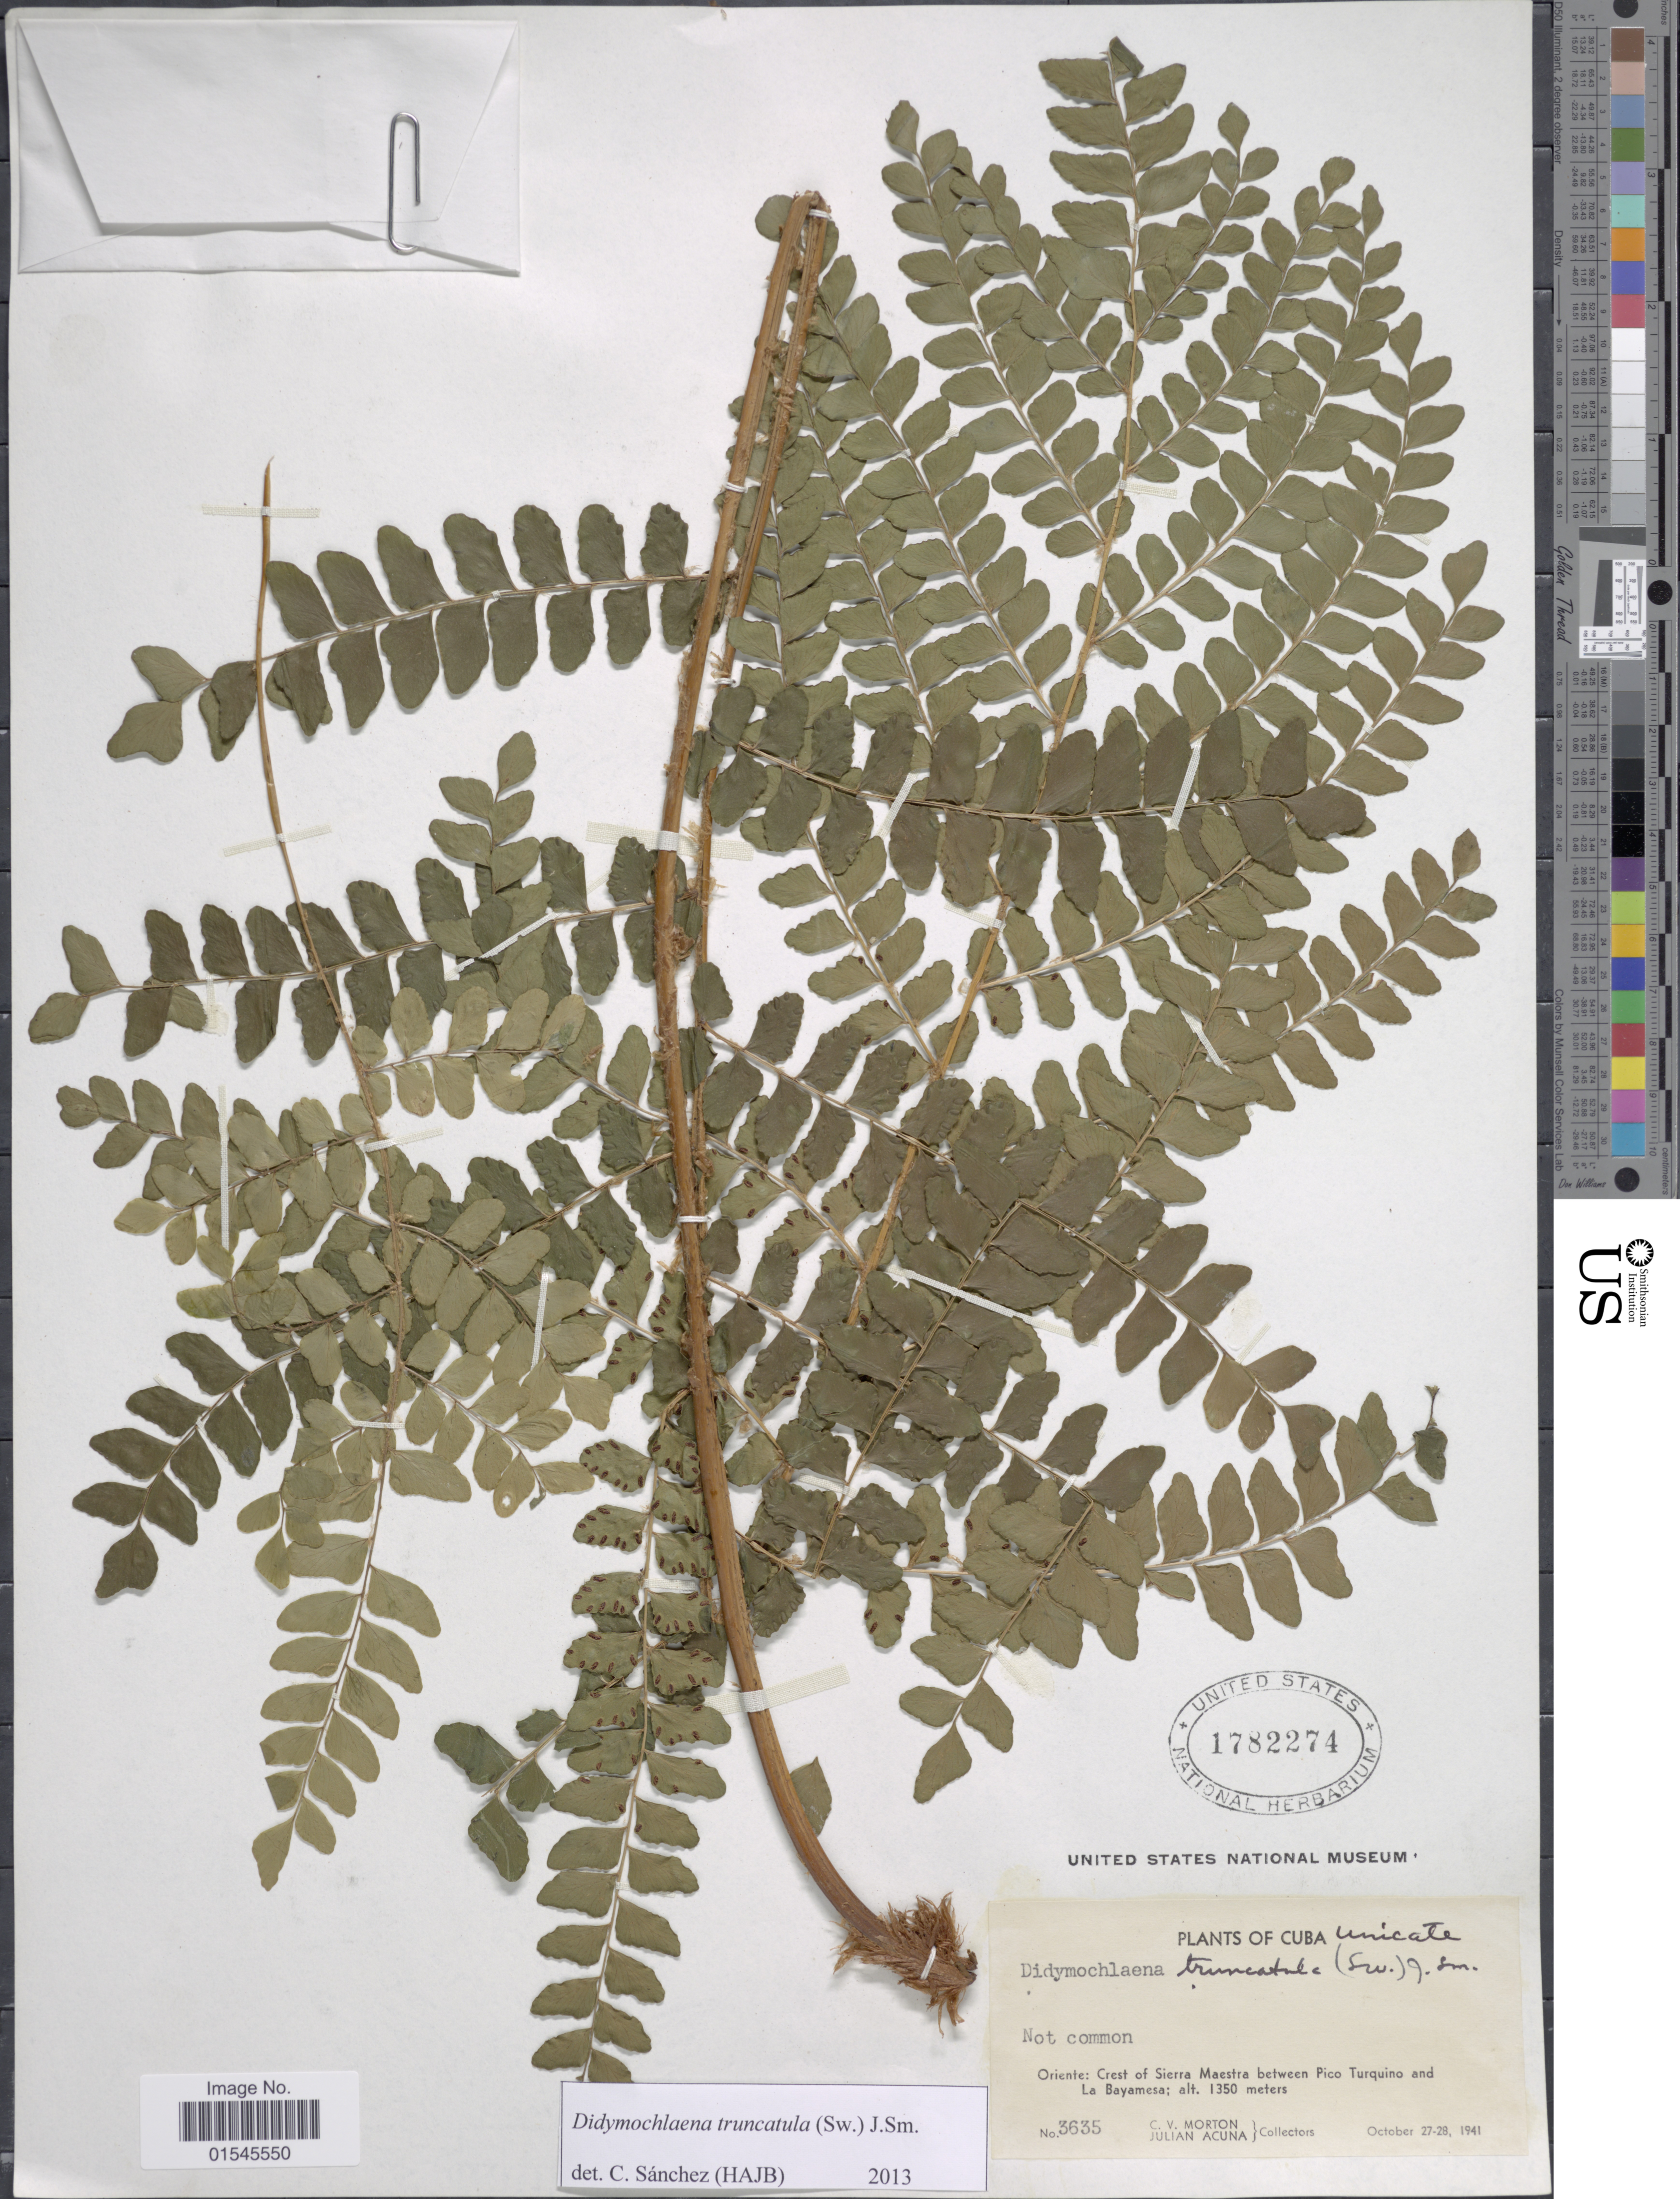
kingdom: Plantae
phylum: Tracheophyta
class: Polypodiopsida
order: Polypodiales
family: Didymochlaenaceae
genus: Didymochlaena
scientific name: Didymochlaena truncatula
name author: (Sw.) J. Sm.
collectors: C. V. Morton & J. B. Acuña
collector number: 3635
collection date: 1941-10-27/1941-10-28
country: Cuba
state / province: Oriente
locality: Cuba. Oriente: Crest of Sierra Maestra between Pico Turquina and La Bayamesa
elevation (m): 1350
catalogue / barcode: US 1782274